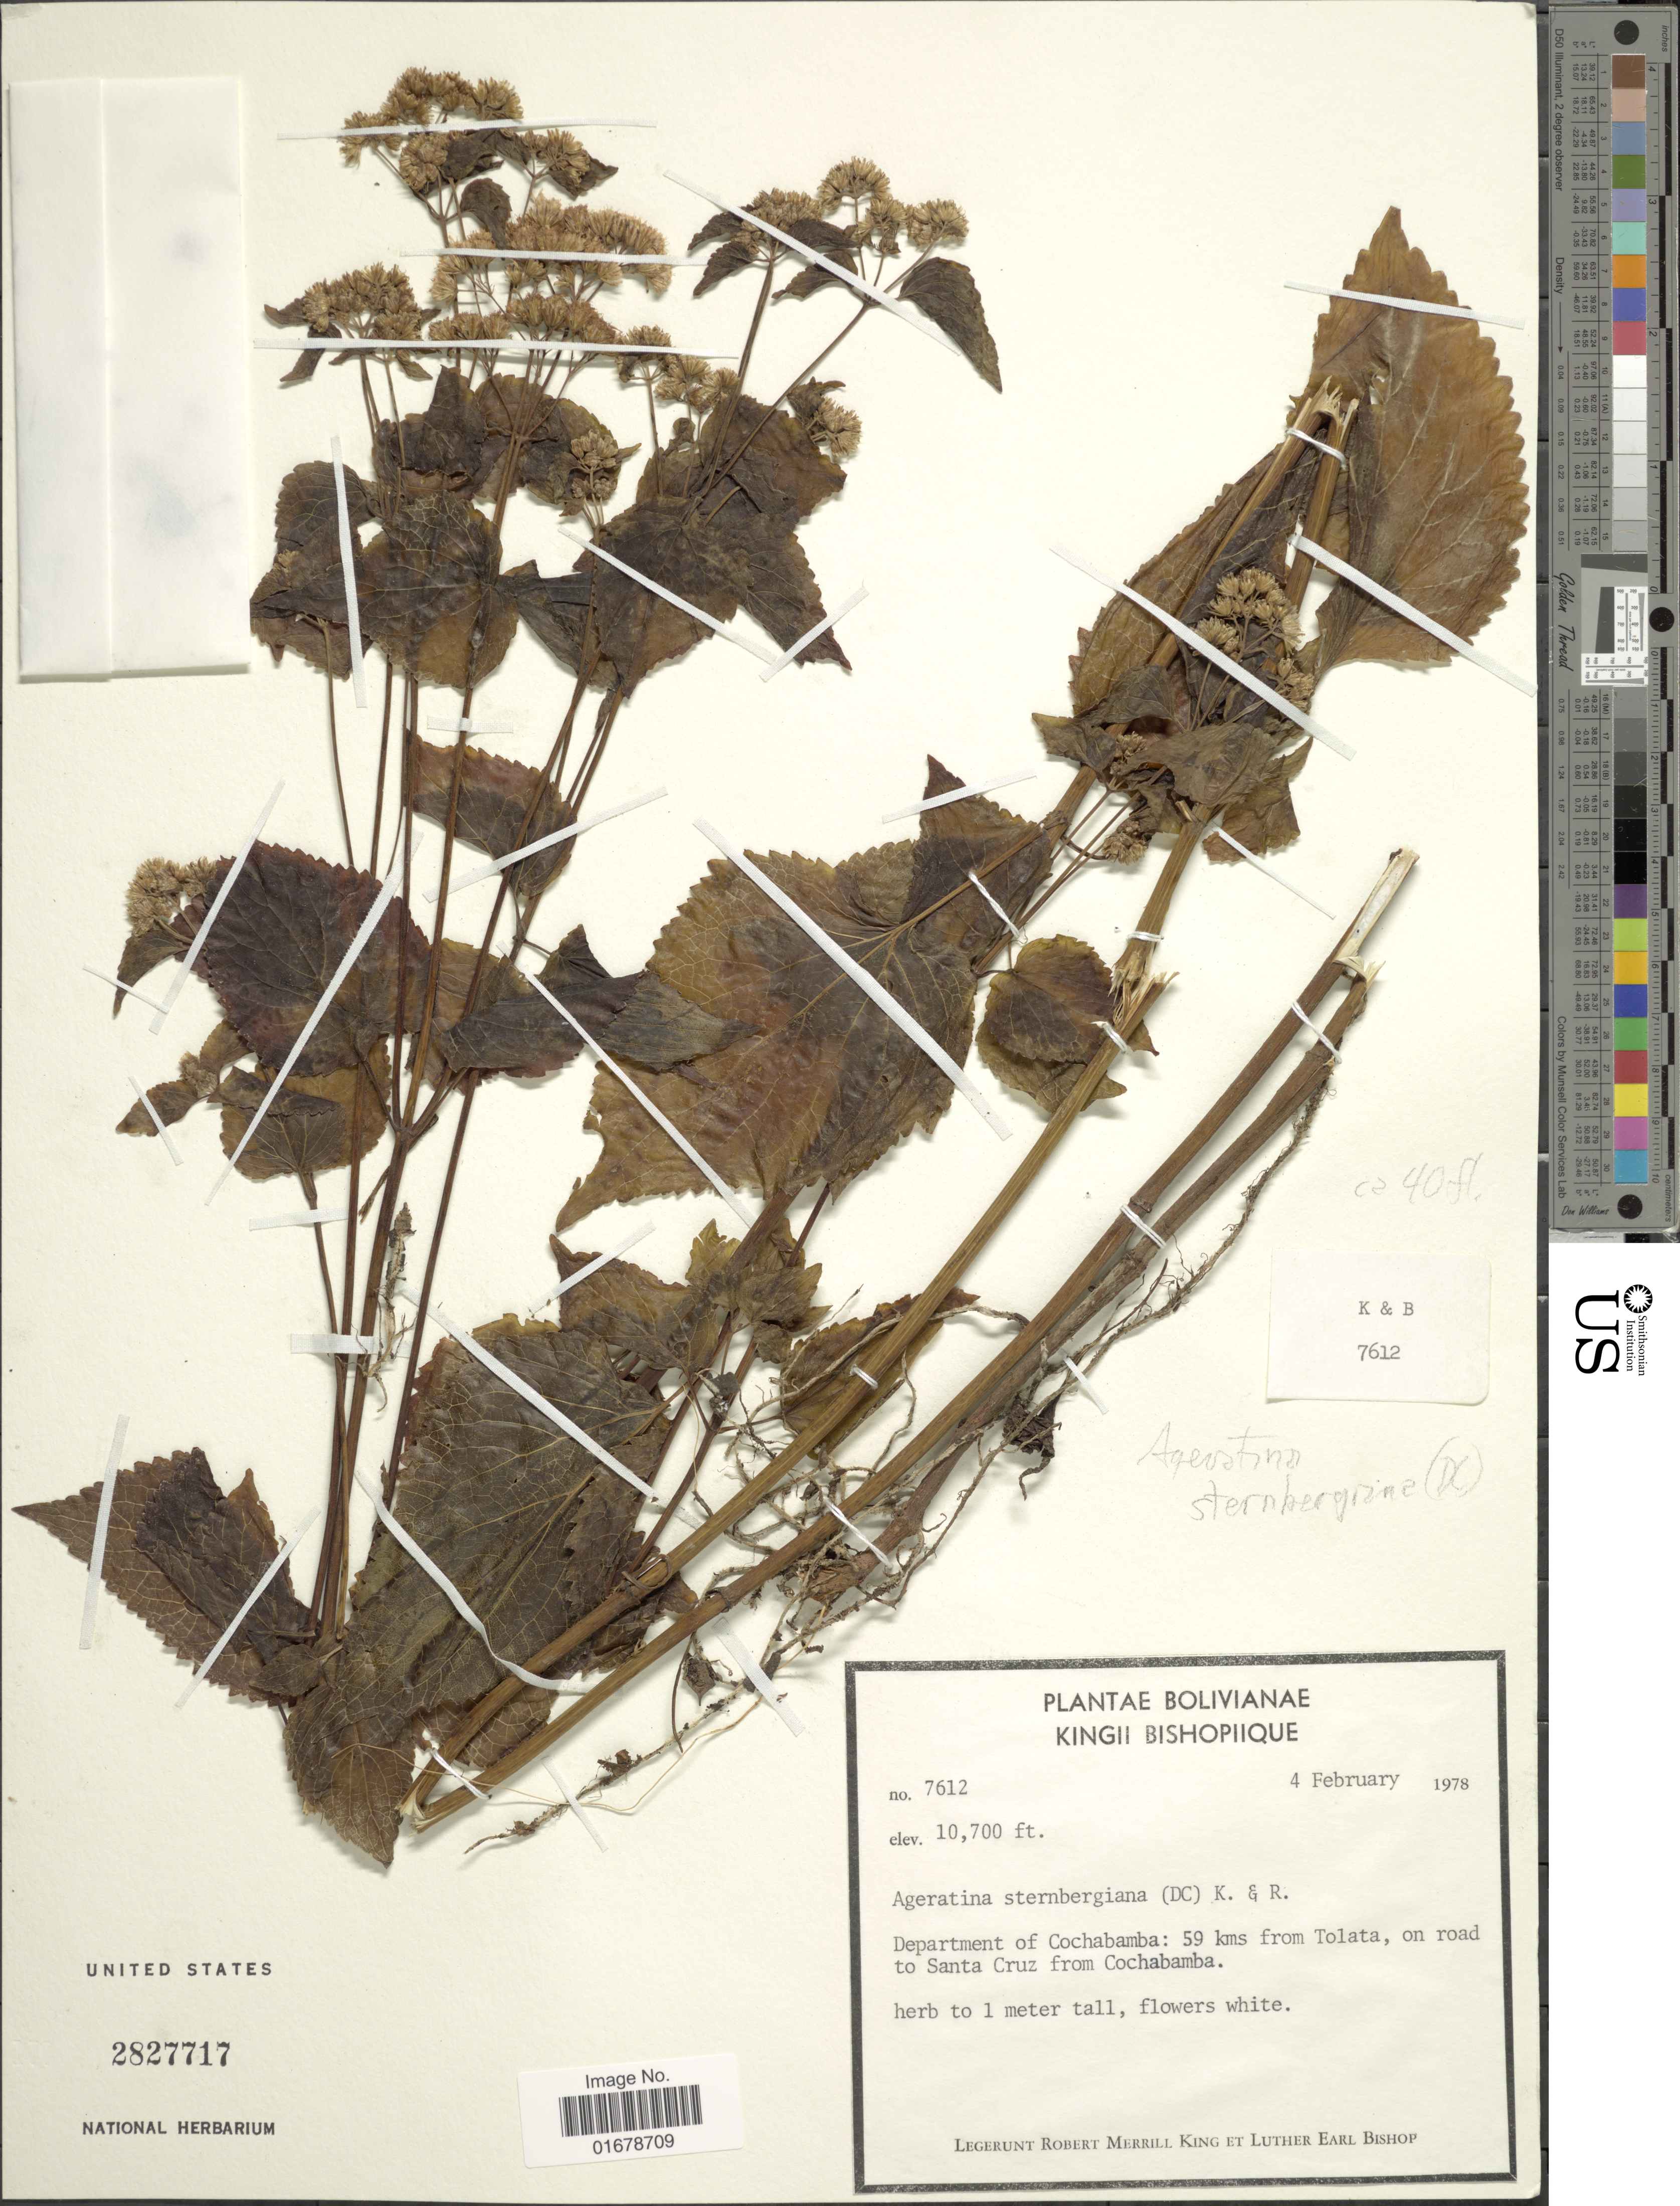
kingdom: Plantae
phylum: Tracheophyta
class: Magnoliopsida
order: Asterales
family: Asteraceae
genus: Ageratina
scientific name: Ageratina sternbergiana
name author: (DC.) R.M. King & H. Rob.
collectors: R. M. King & L. E. Bishop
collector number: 7612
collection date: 1978-02-04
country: Bolivia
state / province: Cochabamba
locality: Department of Cochabamba: 59 kms from Tolata, on road to Santa Cruz from Cochabamba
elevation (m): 32614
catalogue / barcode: US 2827717